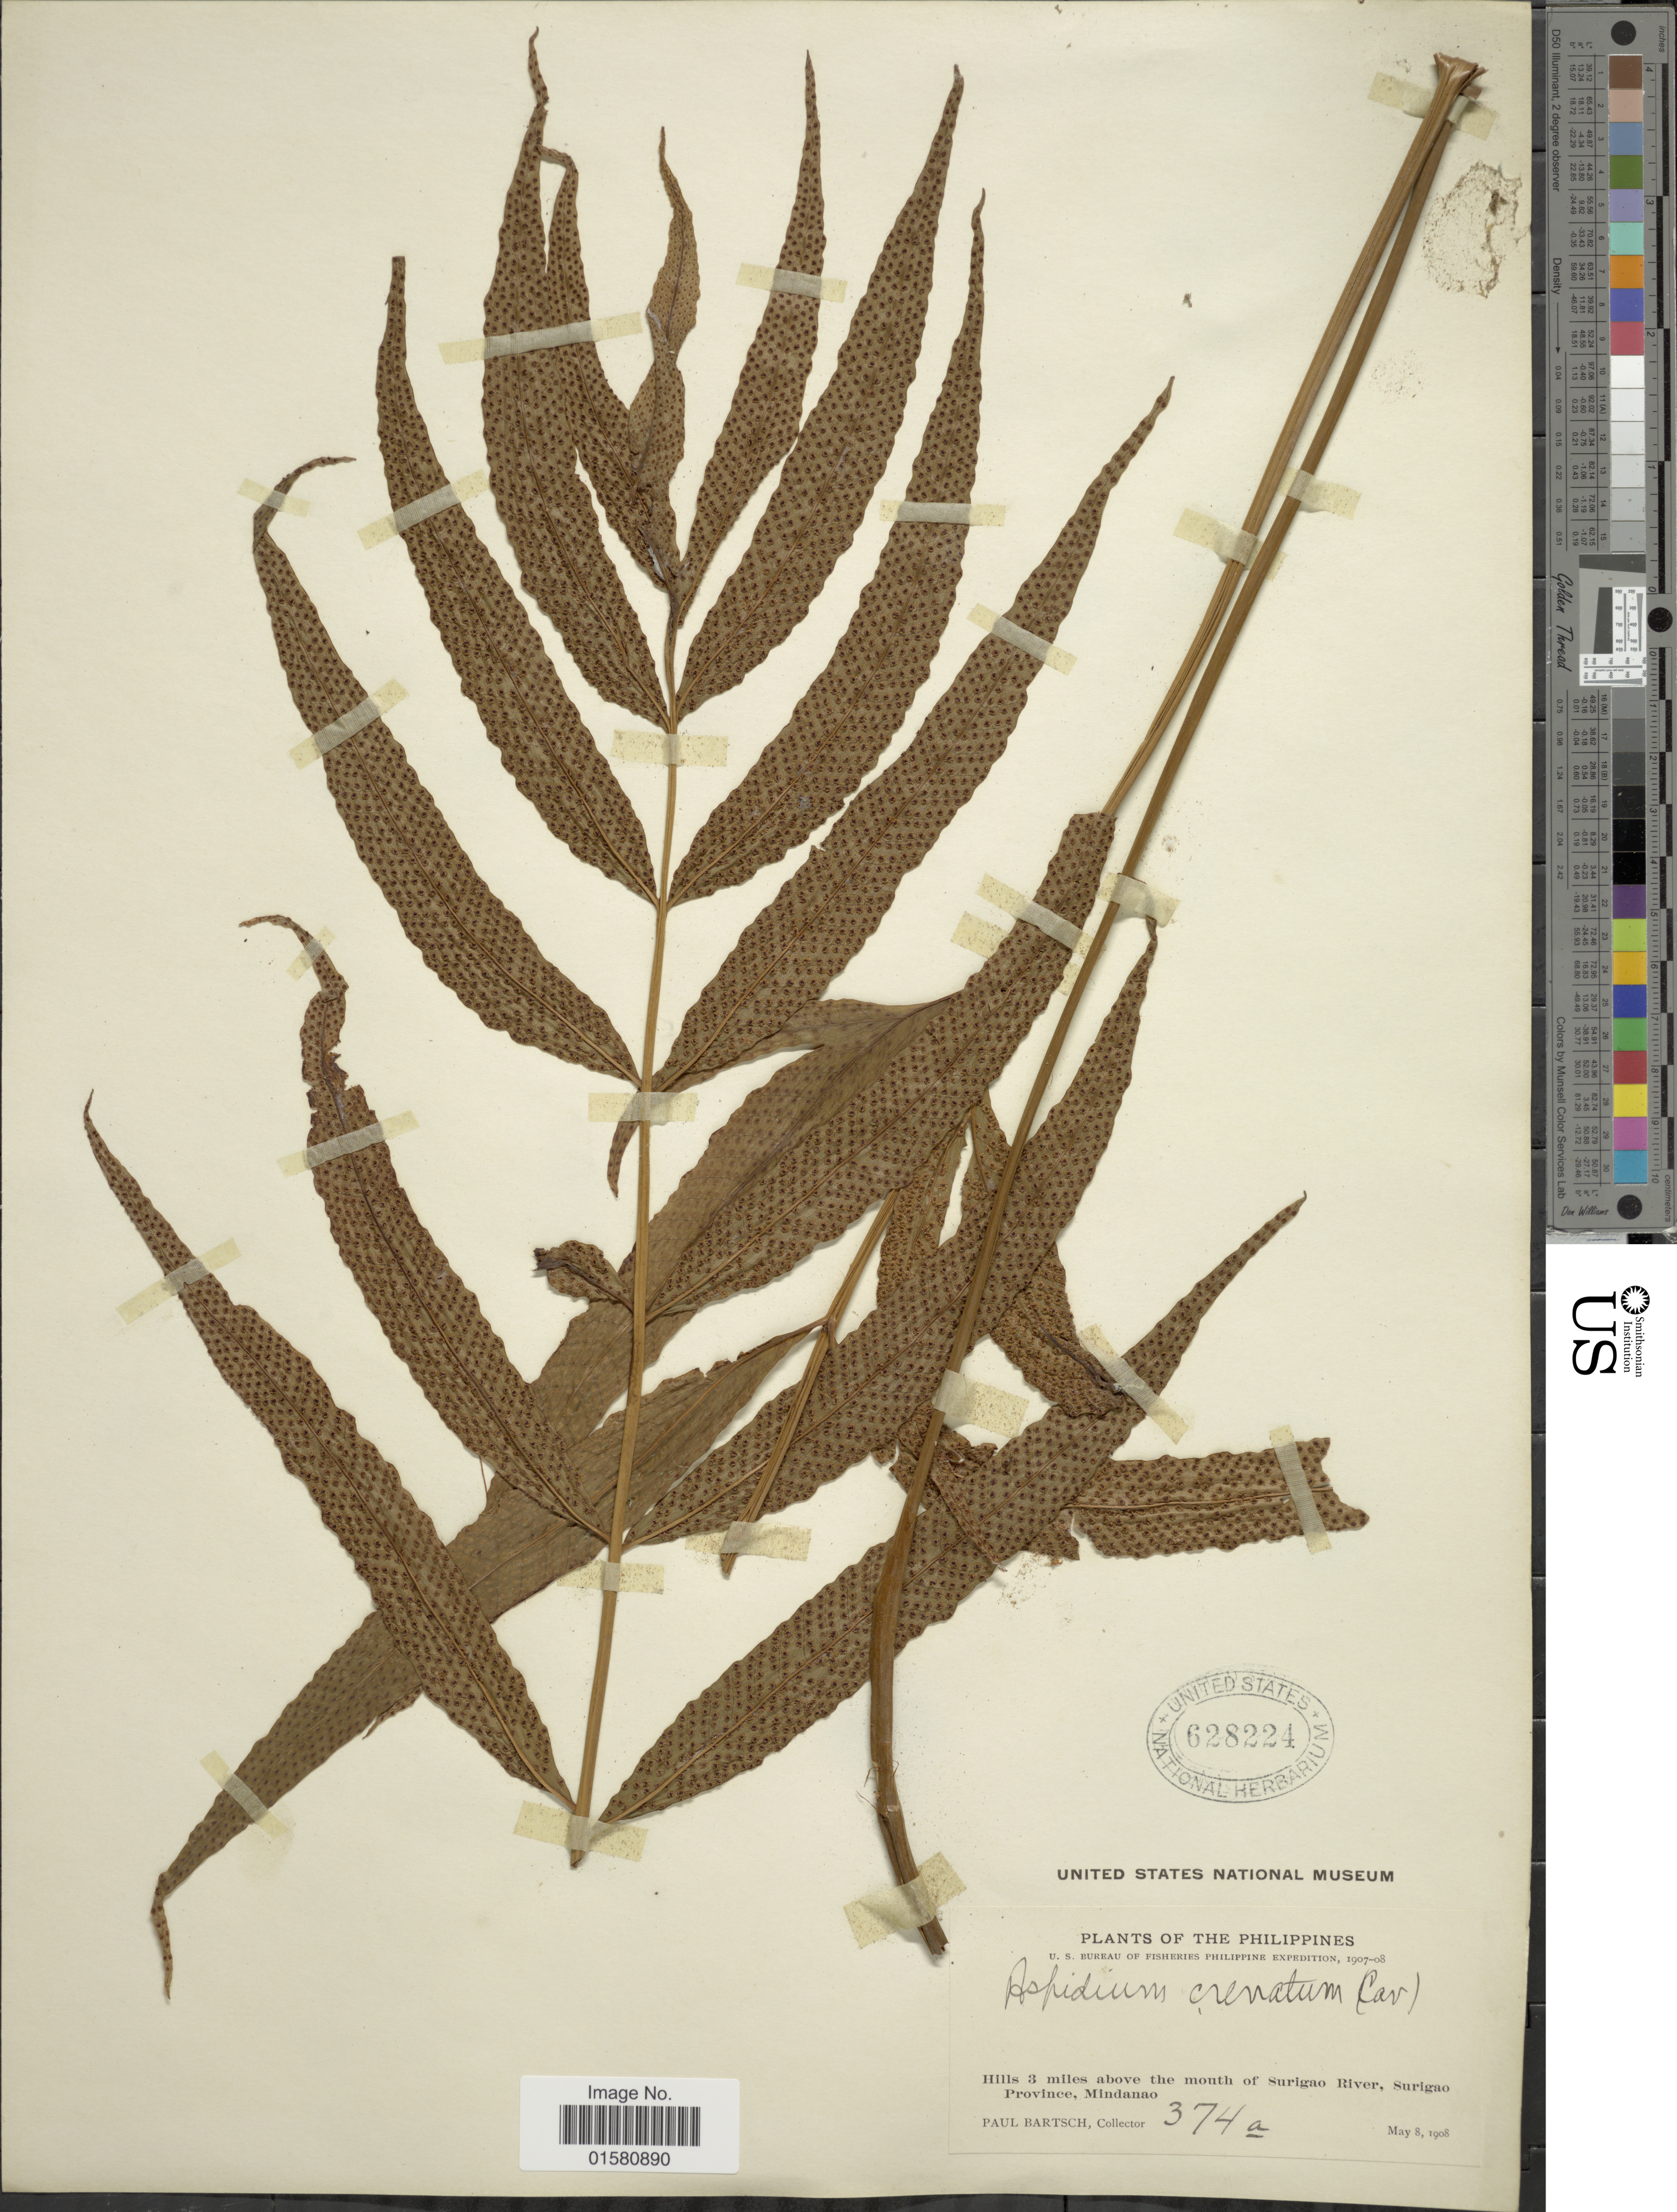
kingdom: Plantae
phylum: Tracheophyta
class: Polypodiopsida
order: Polypodiales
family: Tectariaceae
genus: Tectaria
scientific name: Tectaria crenata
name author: Cav.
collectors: P. Bartsch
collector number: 374a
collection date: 1908-05-08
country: Philippines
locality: Hills 3 miles above the mouth of Surigau River, Surigao Province, Mindanao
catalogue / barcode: US 628224